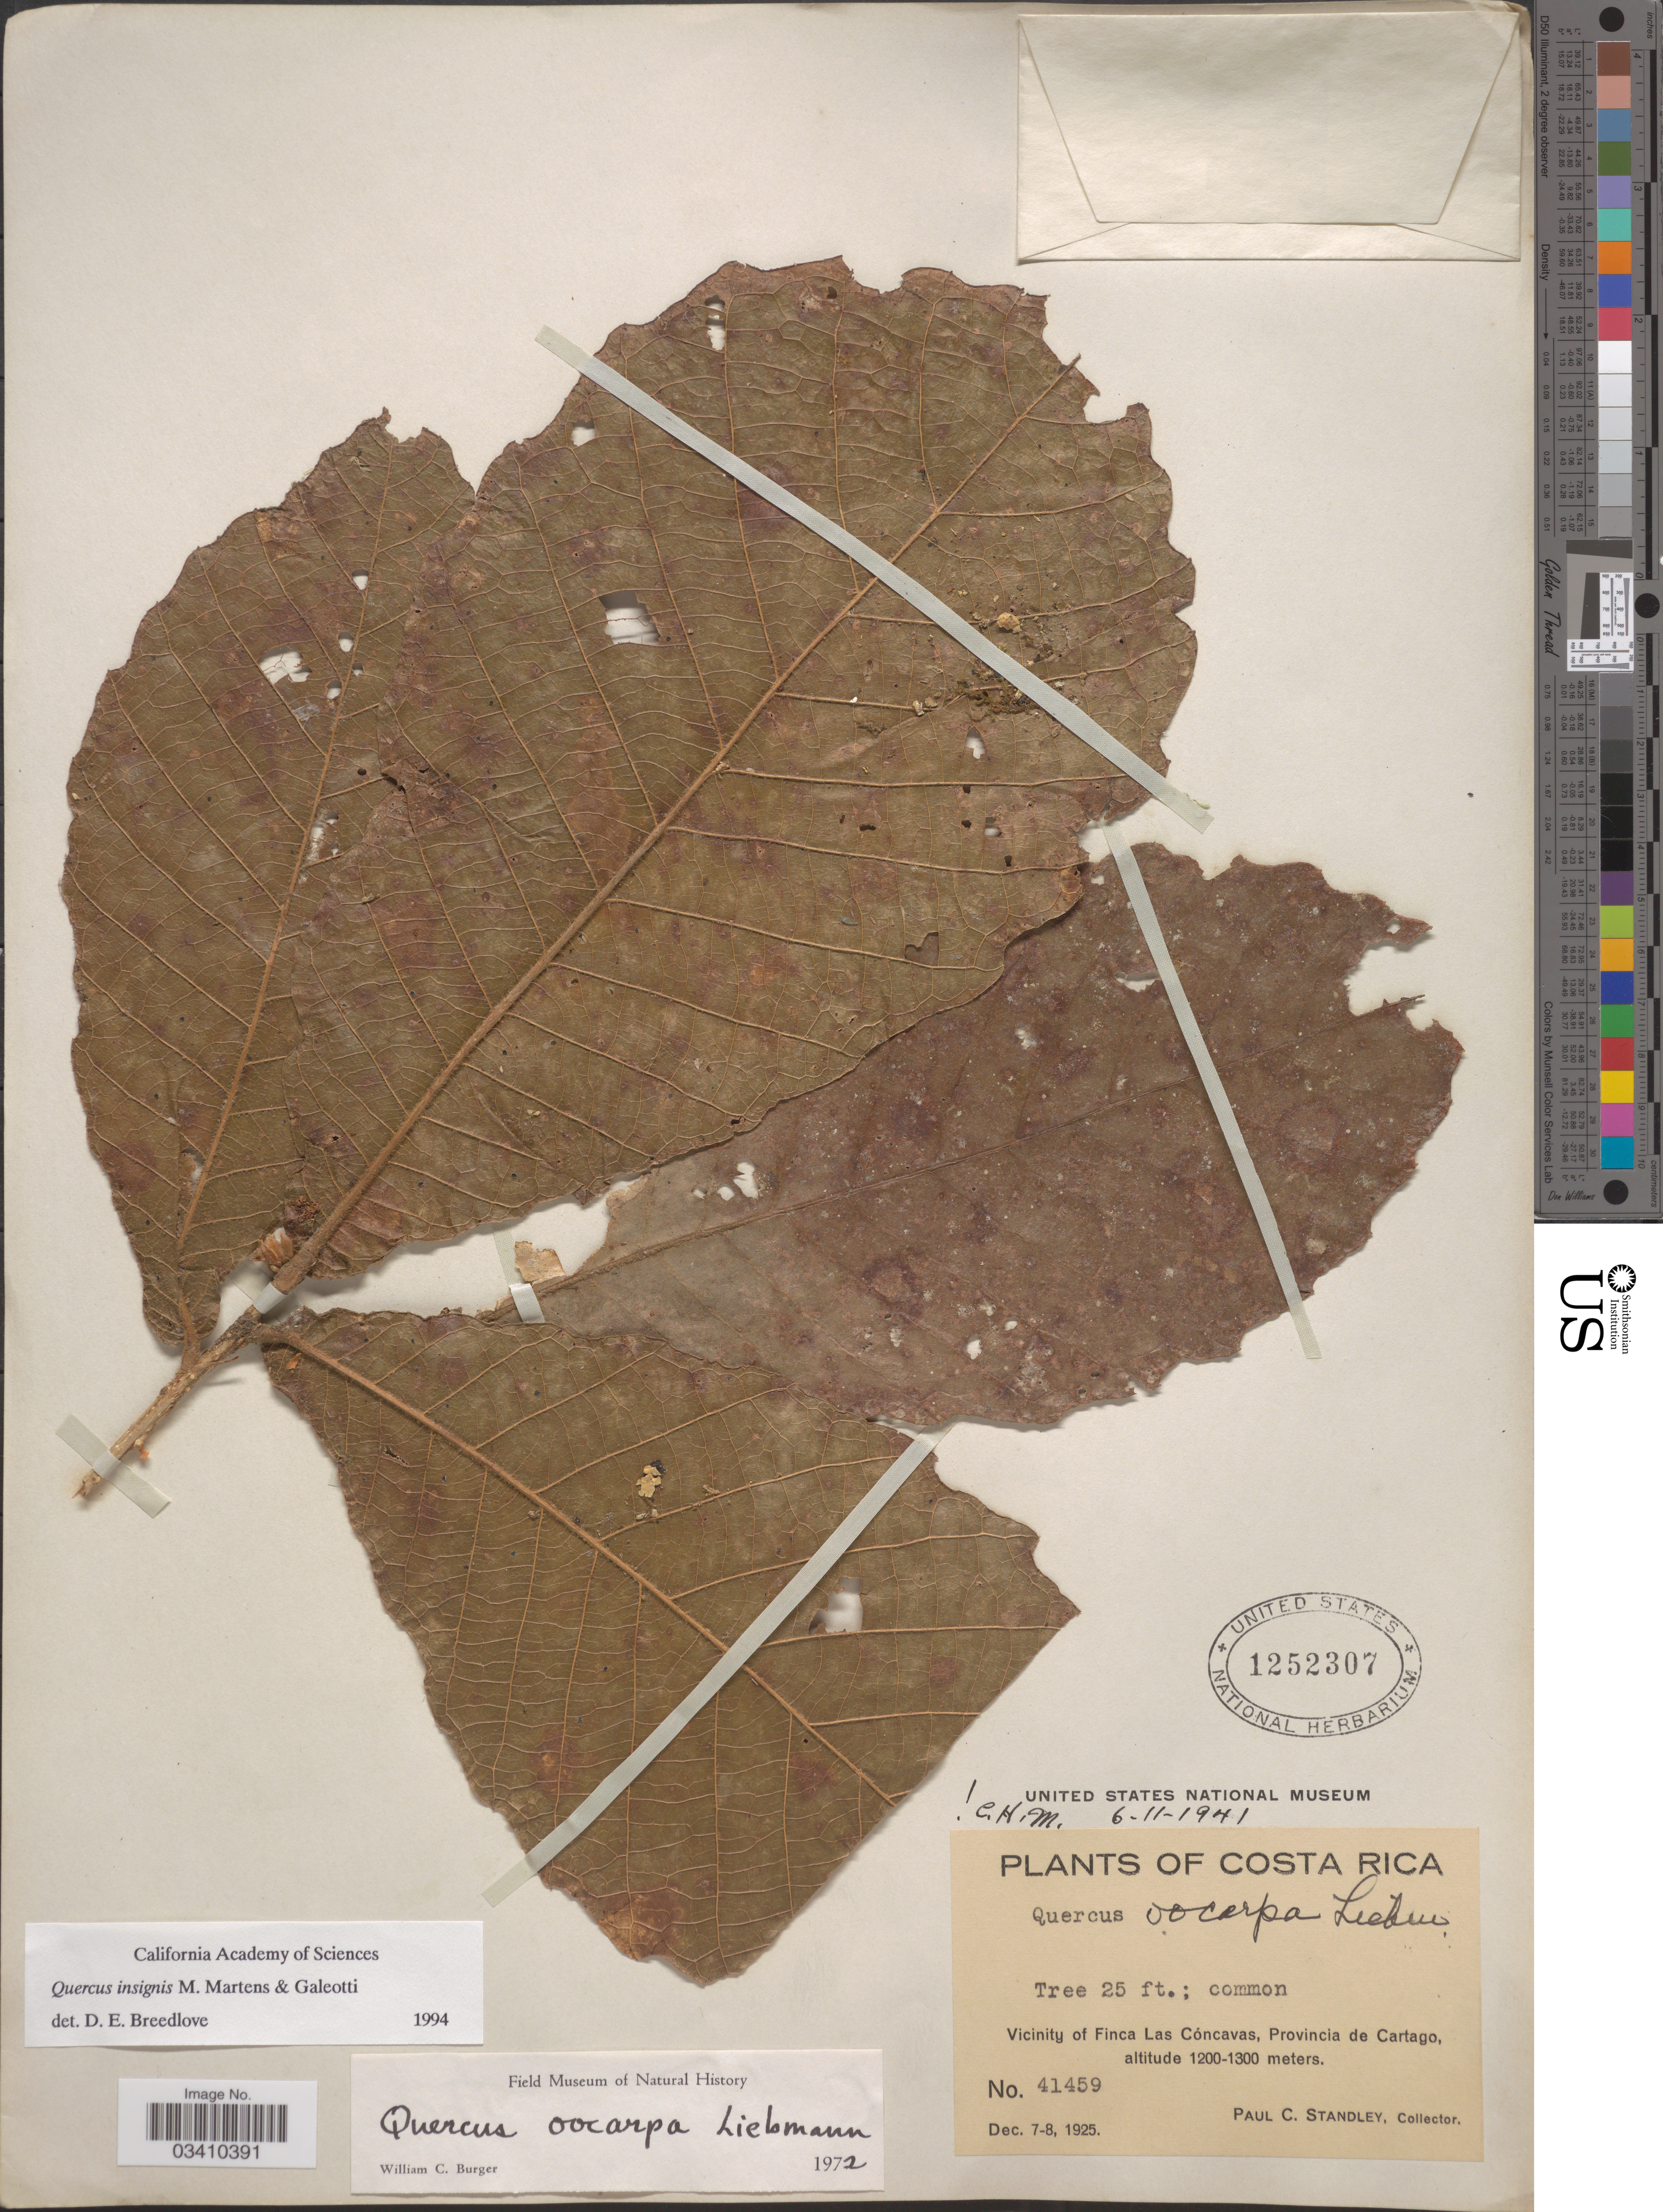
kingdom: Plantae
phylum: Tracheophyta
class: Magnoliopsida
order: Fagales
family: Fagaceae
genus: Quercus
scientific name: Quercus insignis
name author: M. Martens & Galeotti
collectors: P. C. Standley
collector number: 41459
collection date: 1925-12-07/1925-12-08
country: Costa Rica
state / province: Cartago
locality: Vicinity of Finca Las Cóncavas.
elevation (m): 1200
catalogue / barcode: US 1252307